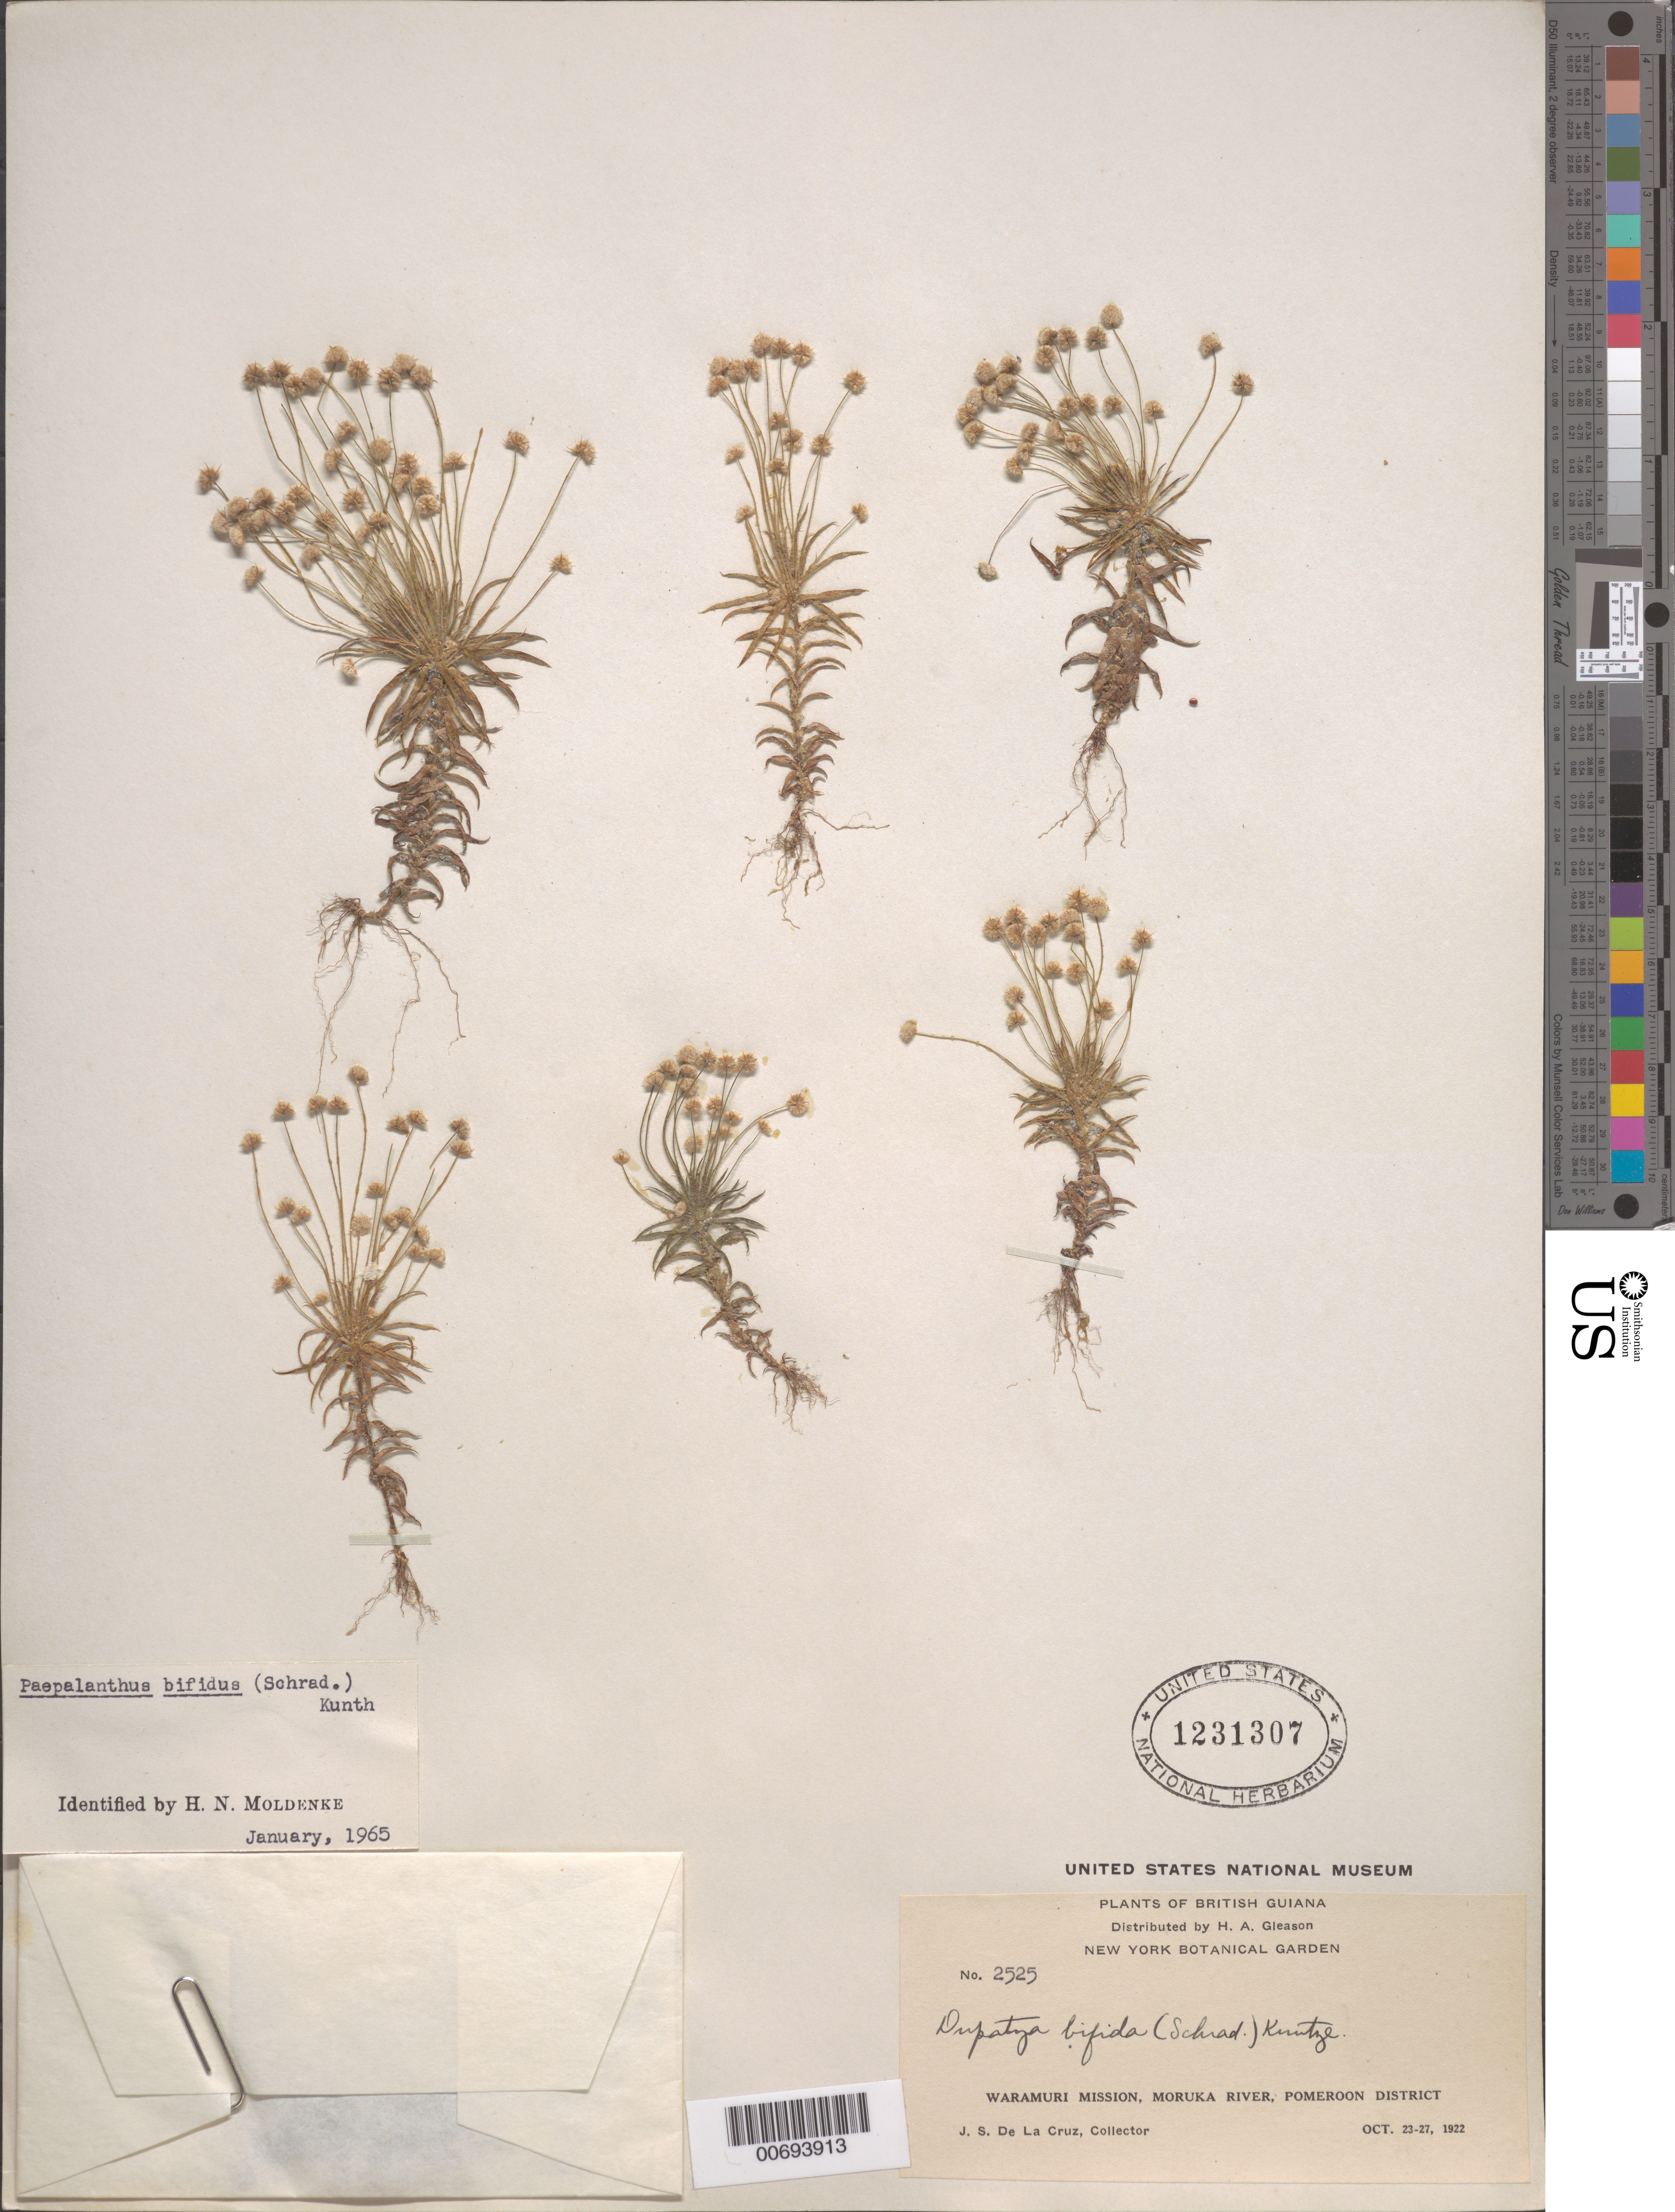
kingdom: Plantae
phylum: Tracheophyta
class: Liliopsida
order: Poales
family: Eriocaulaceae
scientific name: Giuliettia bifida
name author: (Schrad.) Andrino & Sano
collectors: J. S. de la Cruz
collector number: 2525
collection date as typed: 23-Oct-22 to 27-Oct-22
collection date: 1922-10-23/1922-10-27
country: Guyana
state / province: Pomeroon-Supenaam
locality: Waramuri Mission, Moruka R., Pomeroon Dist.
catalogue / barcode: US 1231307